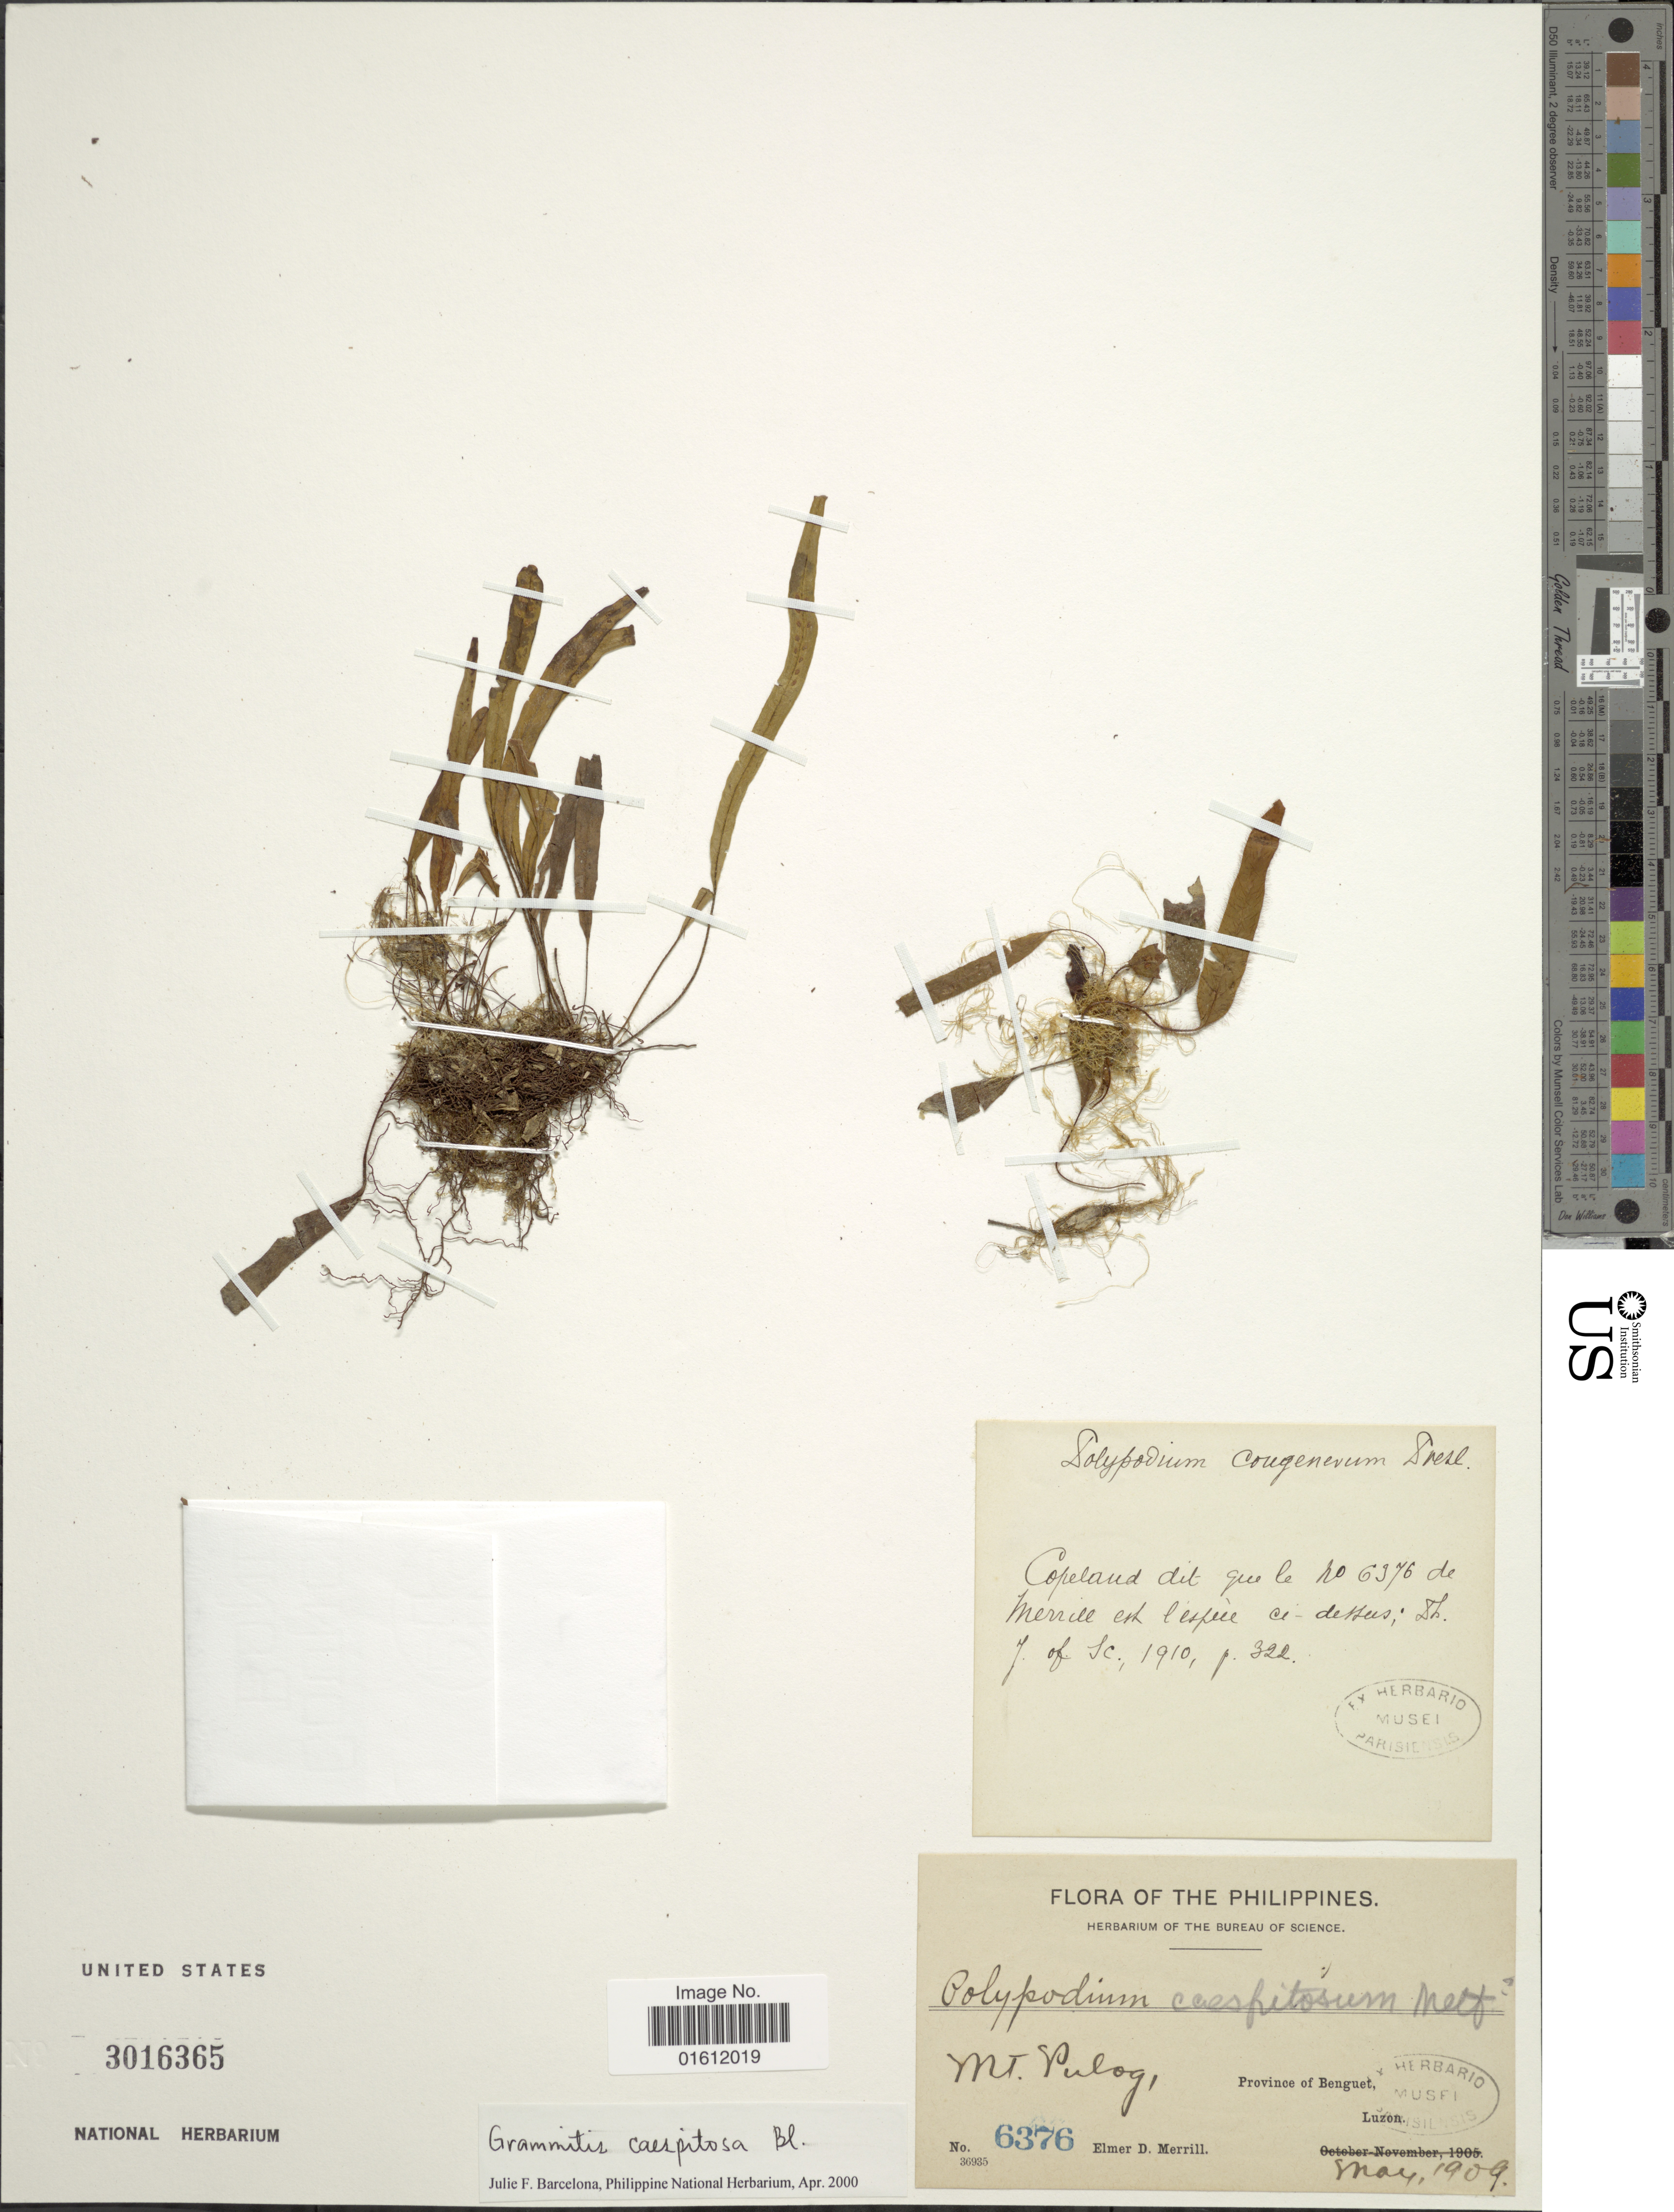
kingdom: Plantae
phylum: Tracheophyta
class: Polypodiopsida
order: Polypodiales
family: Polypodiaceae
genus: Oreogrammitis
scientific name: Oreogrammitis caespitosa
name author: (Blume) Parris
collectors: E. D. Merrill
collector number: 6376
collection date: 1909-05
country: Philippines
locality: Mt Pulog, Province of Benguet, Luzon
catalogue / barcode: US 3016365